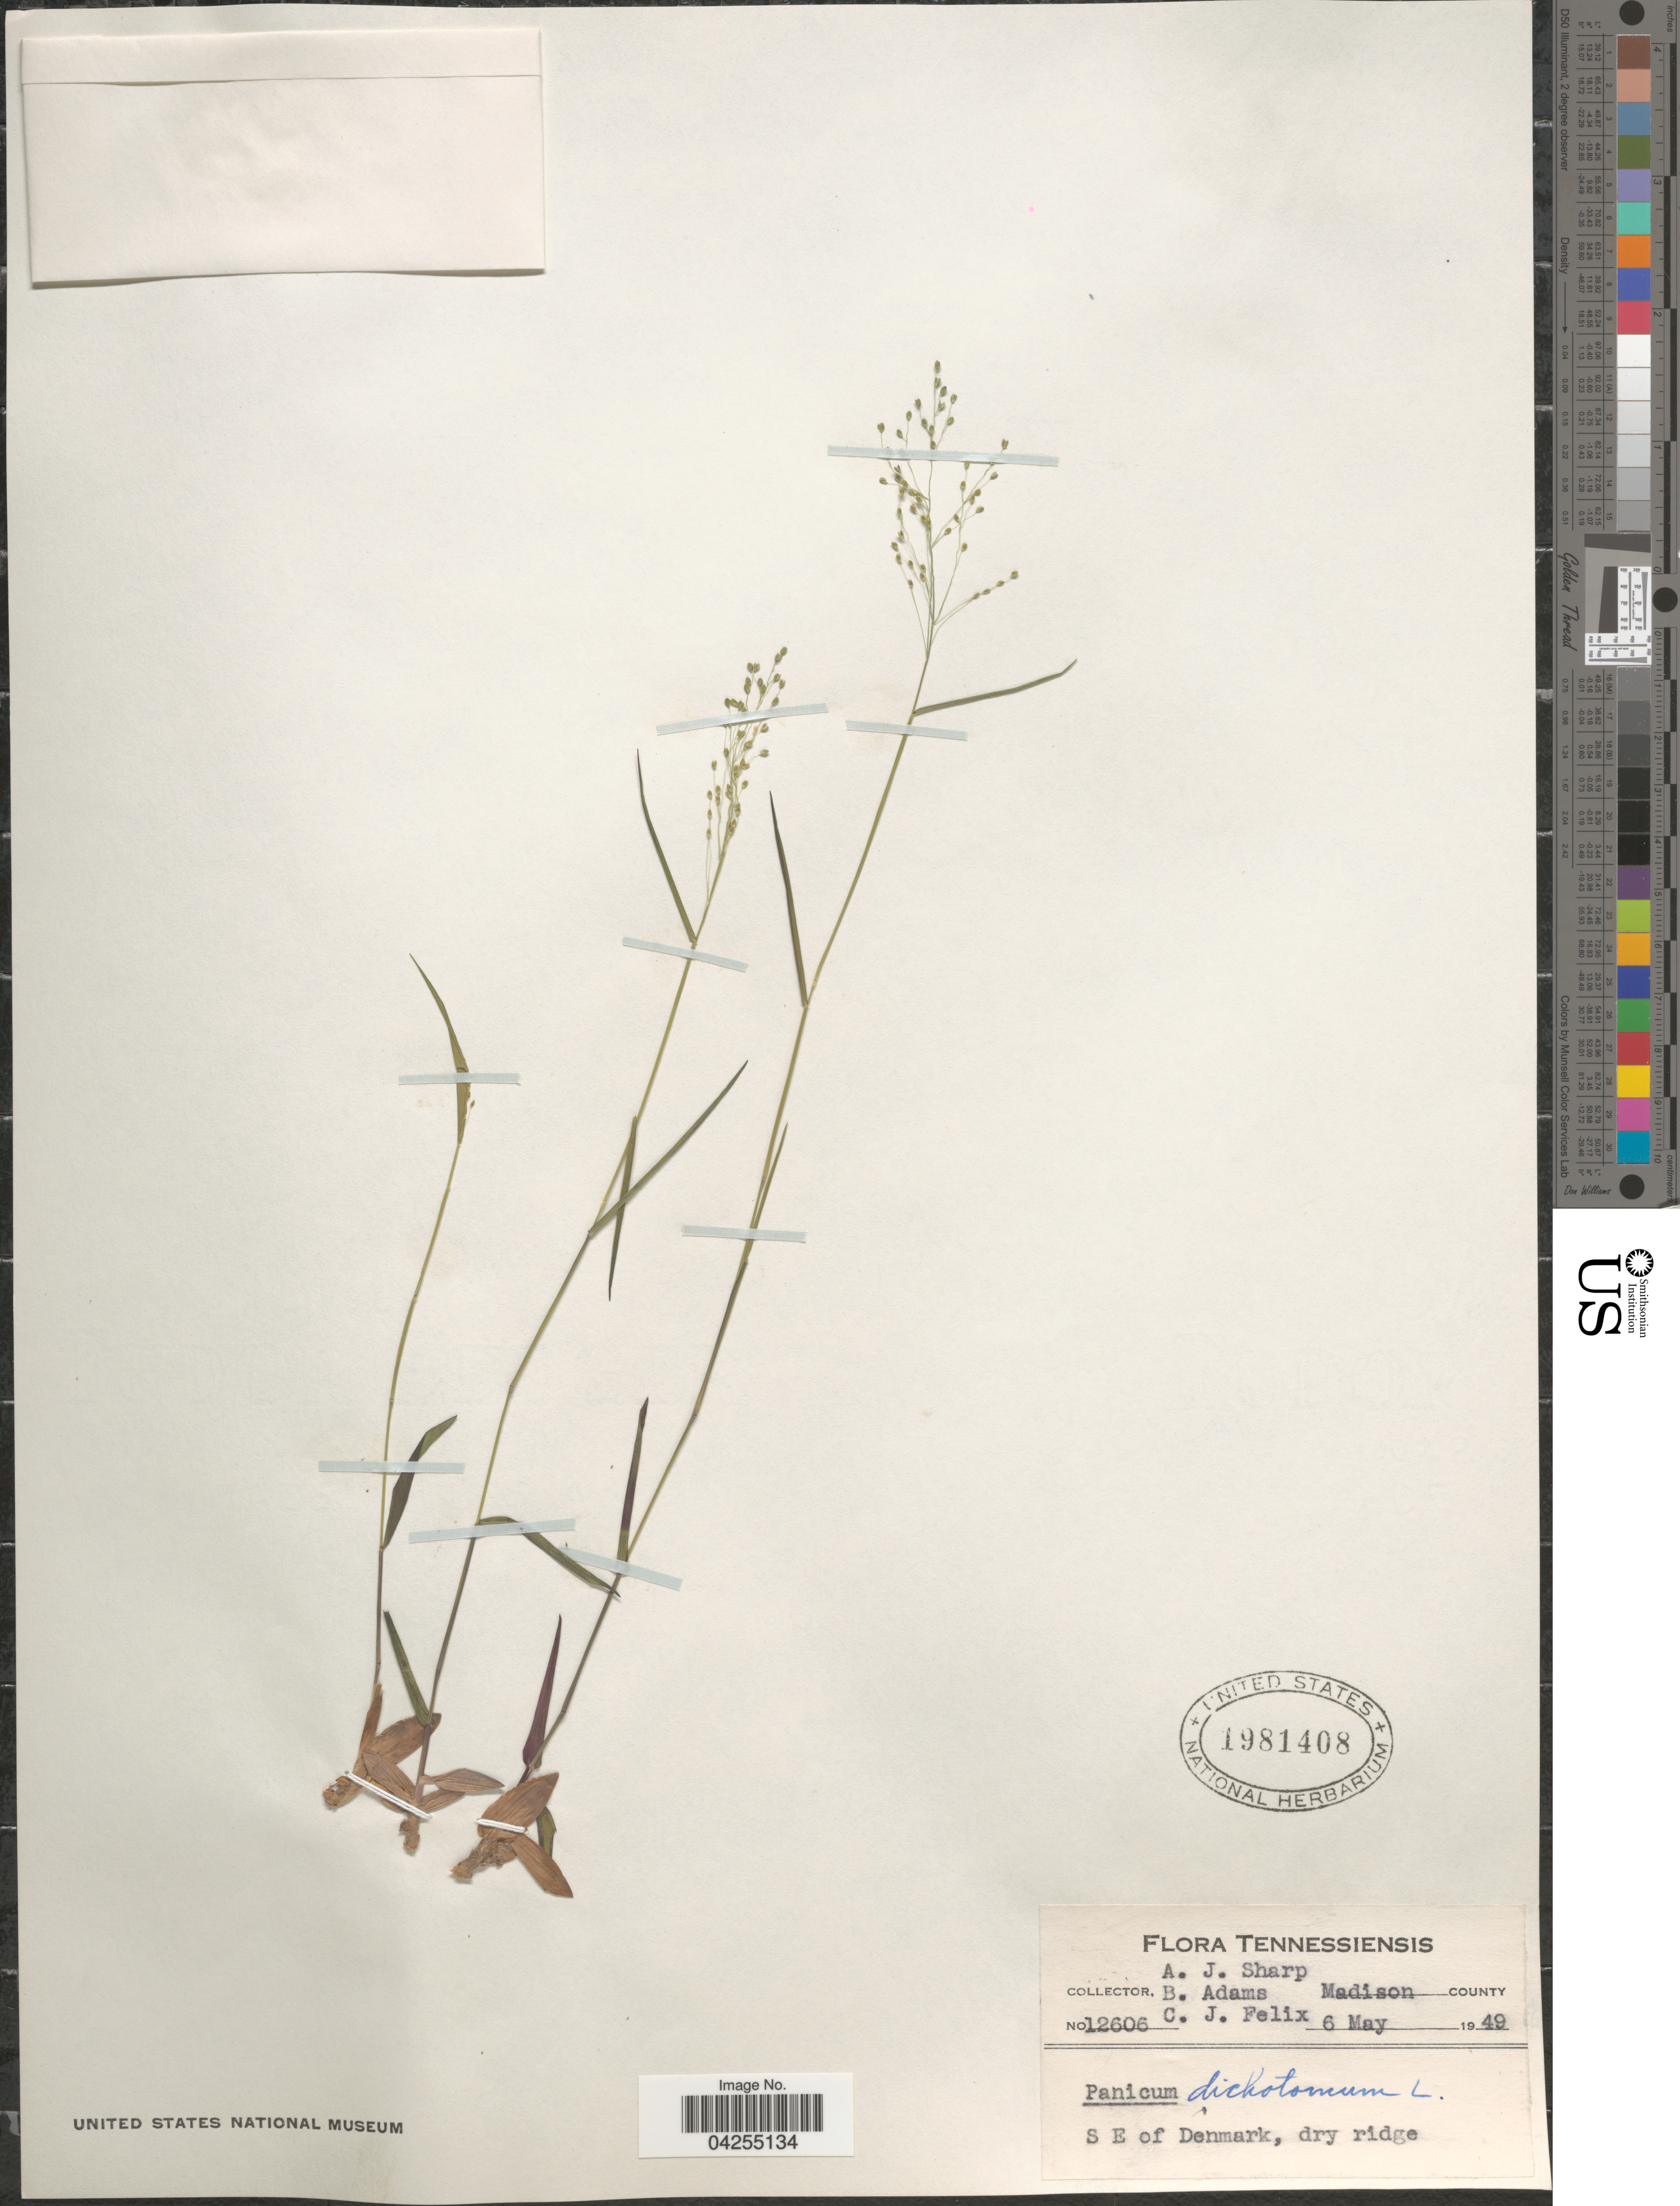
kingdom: Plantae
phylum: Tracheophyta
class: Liliopsida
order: Poales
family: Poaceae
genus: Dichanthelium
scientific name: Dichanthelium dichotomum var. dichotomum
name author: (L.) Gould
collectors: A. J. Sharp, B. Adams & C. Felix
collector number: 12606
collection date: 1949-05-06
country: United States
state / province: Tennessee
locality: Madison County. S E of Denmark, dry ridge.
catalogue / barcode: US 1981408